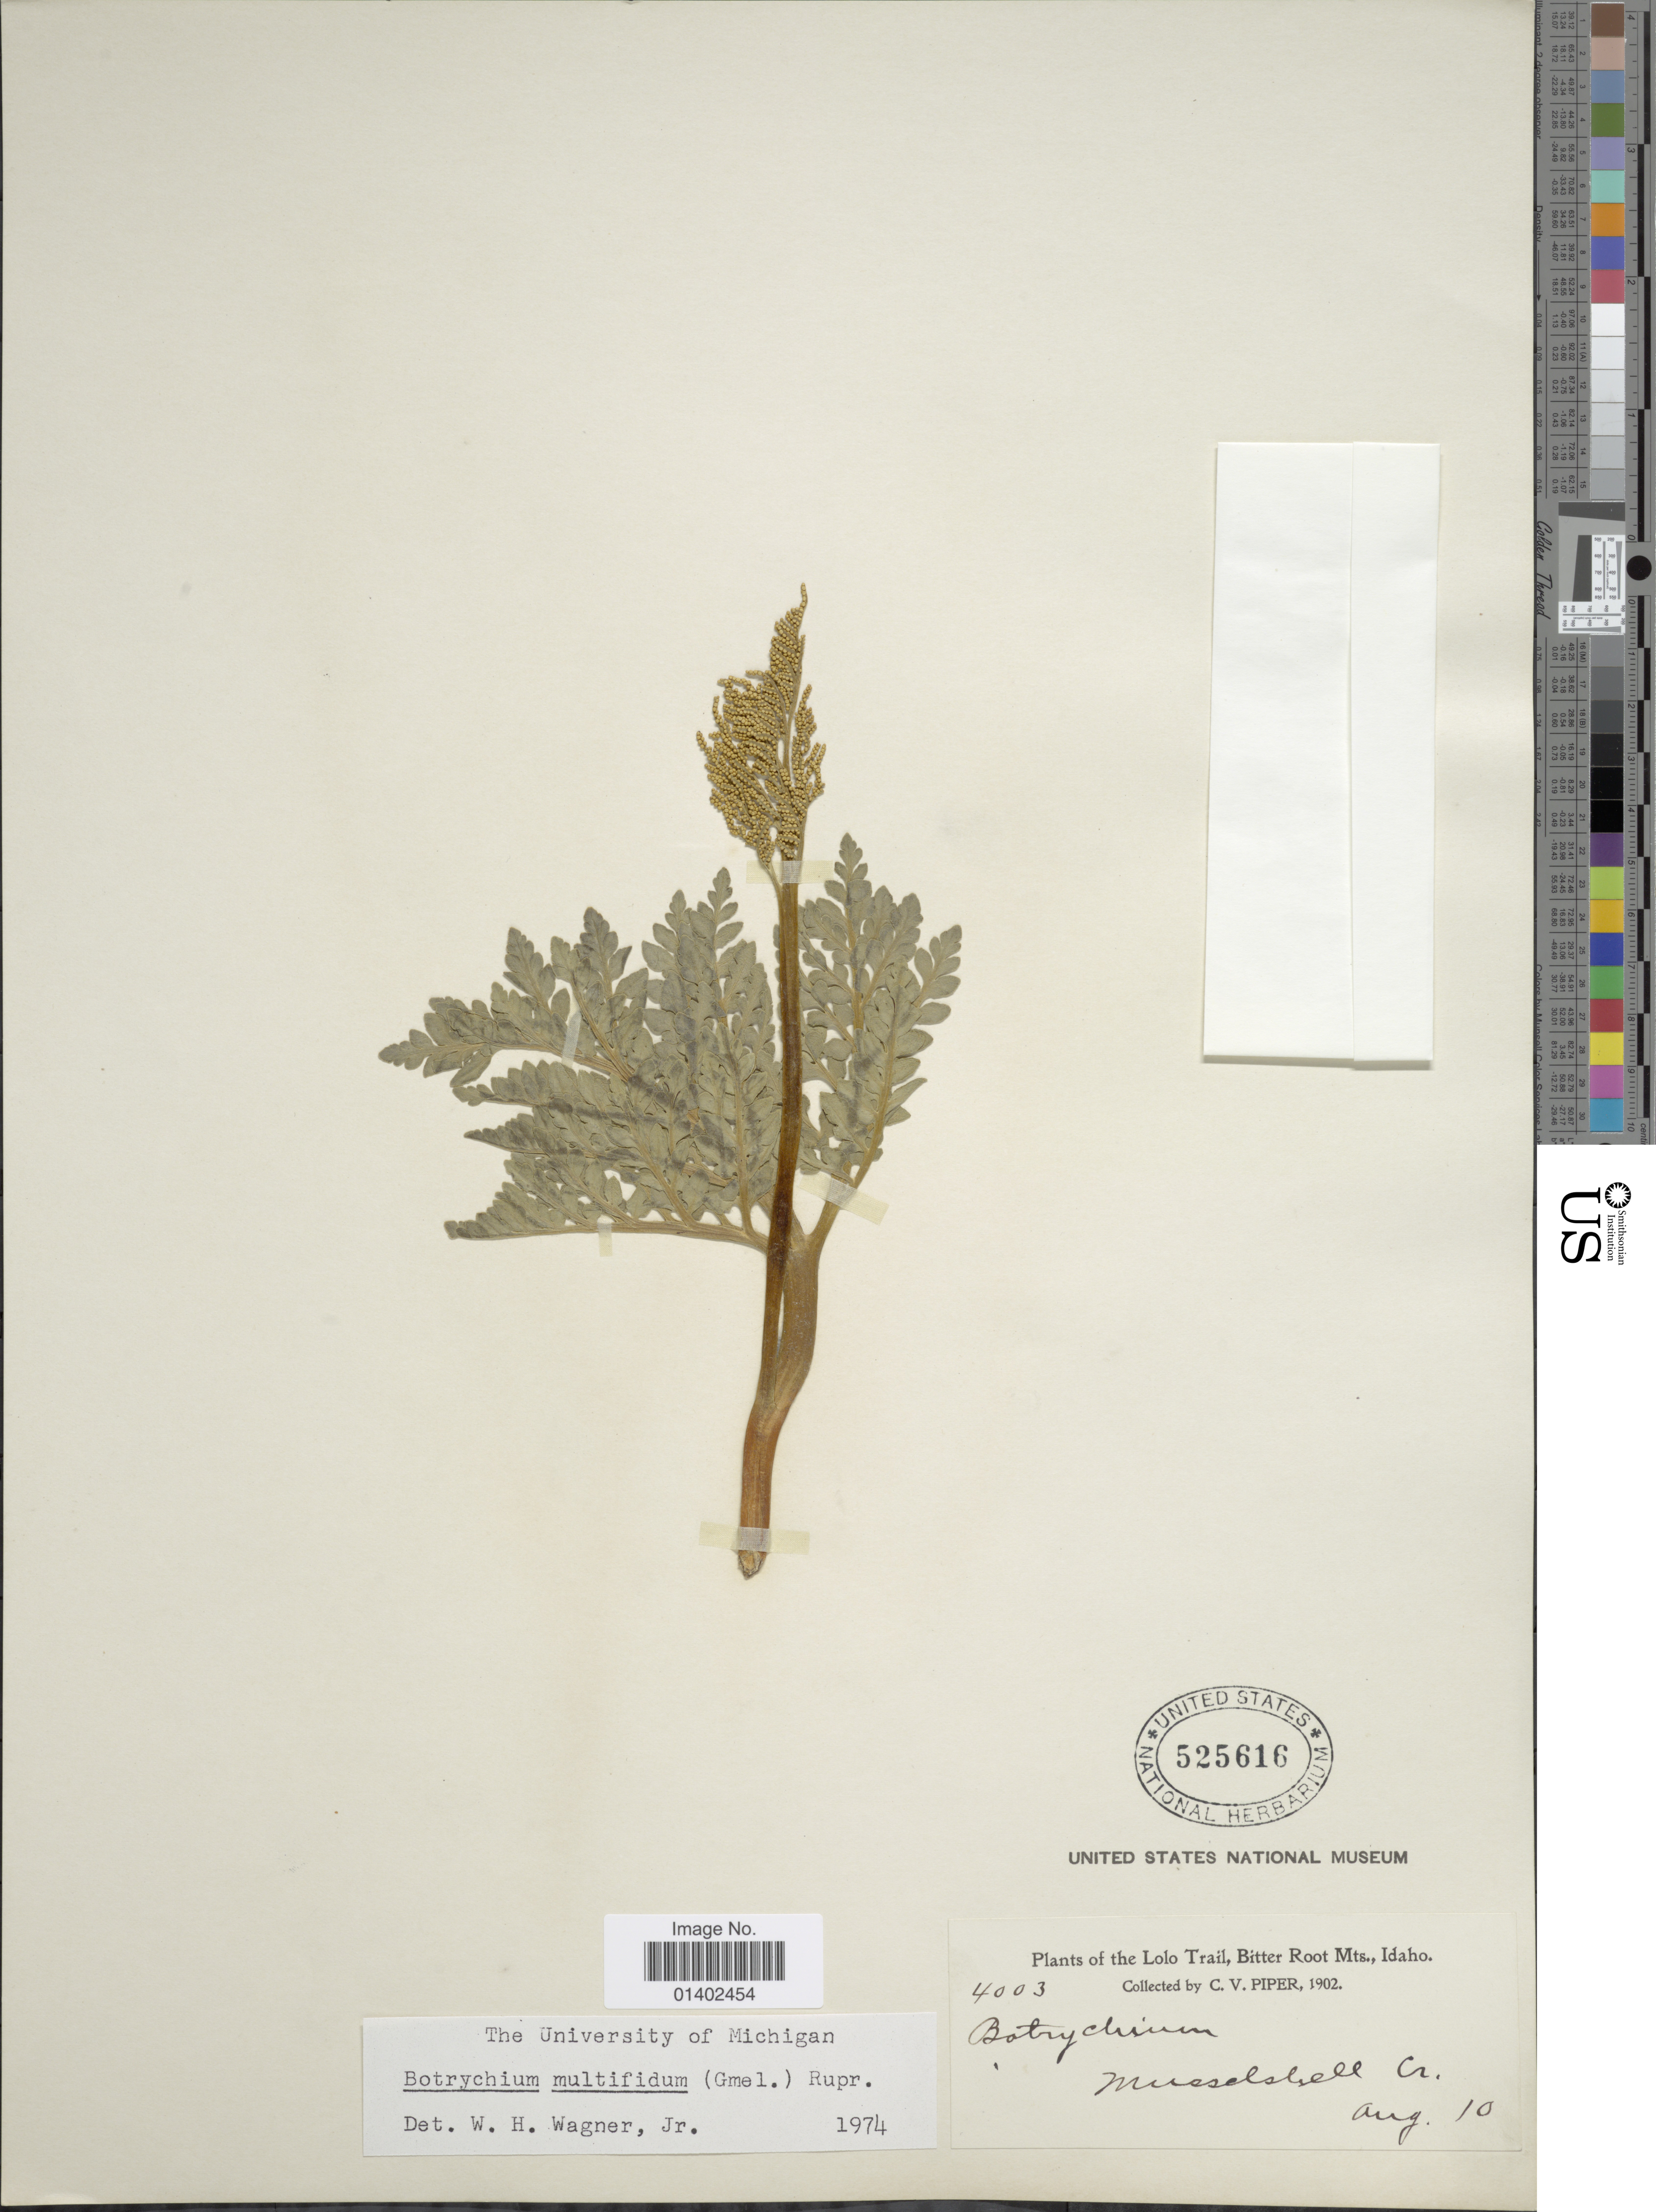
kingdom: Plantae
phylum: Tracheophyta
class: Polypodiopsida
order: Ophioglossales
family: Ophioglossaceae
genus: Botrychium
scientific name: Botrychium multifidum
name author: (J.F. Gmel.) Rupr.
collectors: C. V. Piper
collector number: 4003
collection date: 1902-08-10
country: United States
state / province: Idaho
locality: Lolo Trail, Bitter Root Mts, Musselshell Co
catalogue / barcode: US 525616